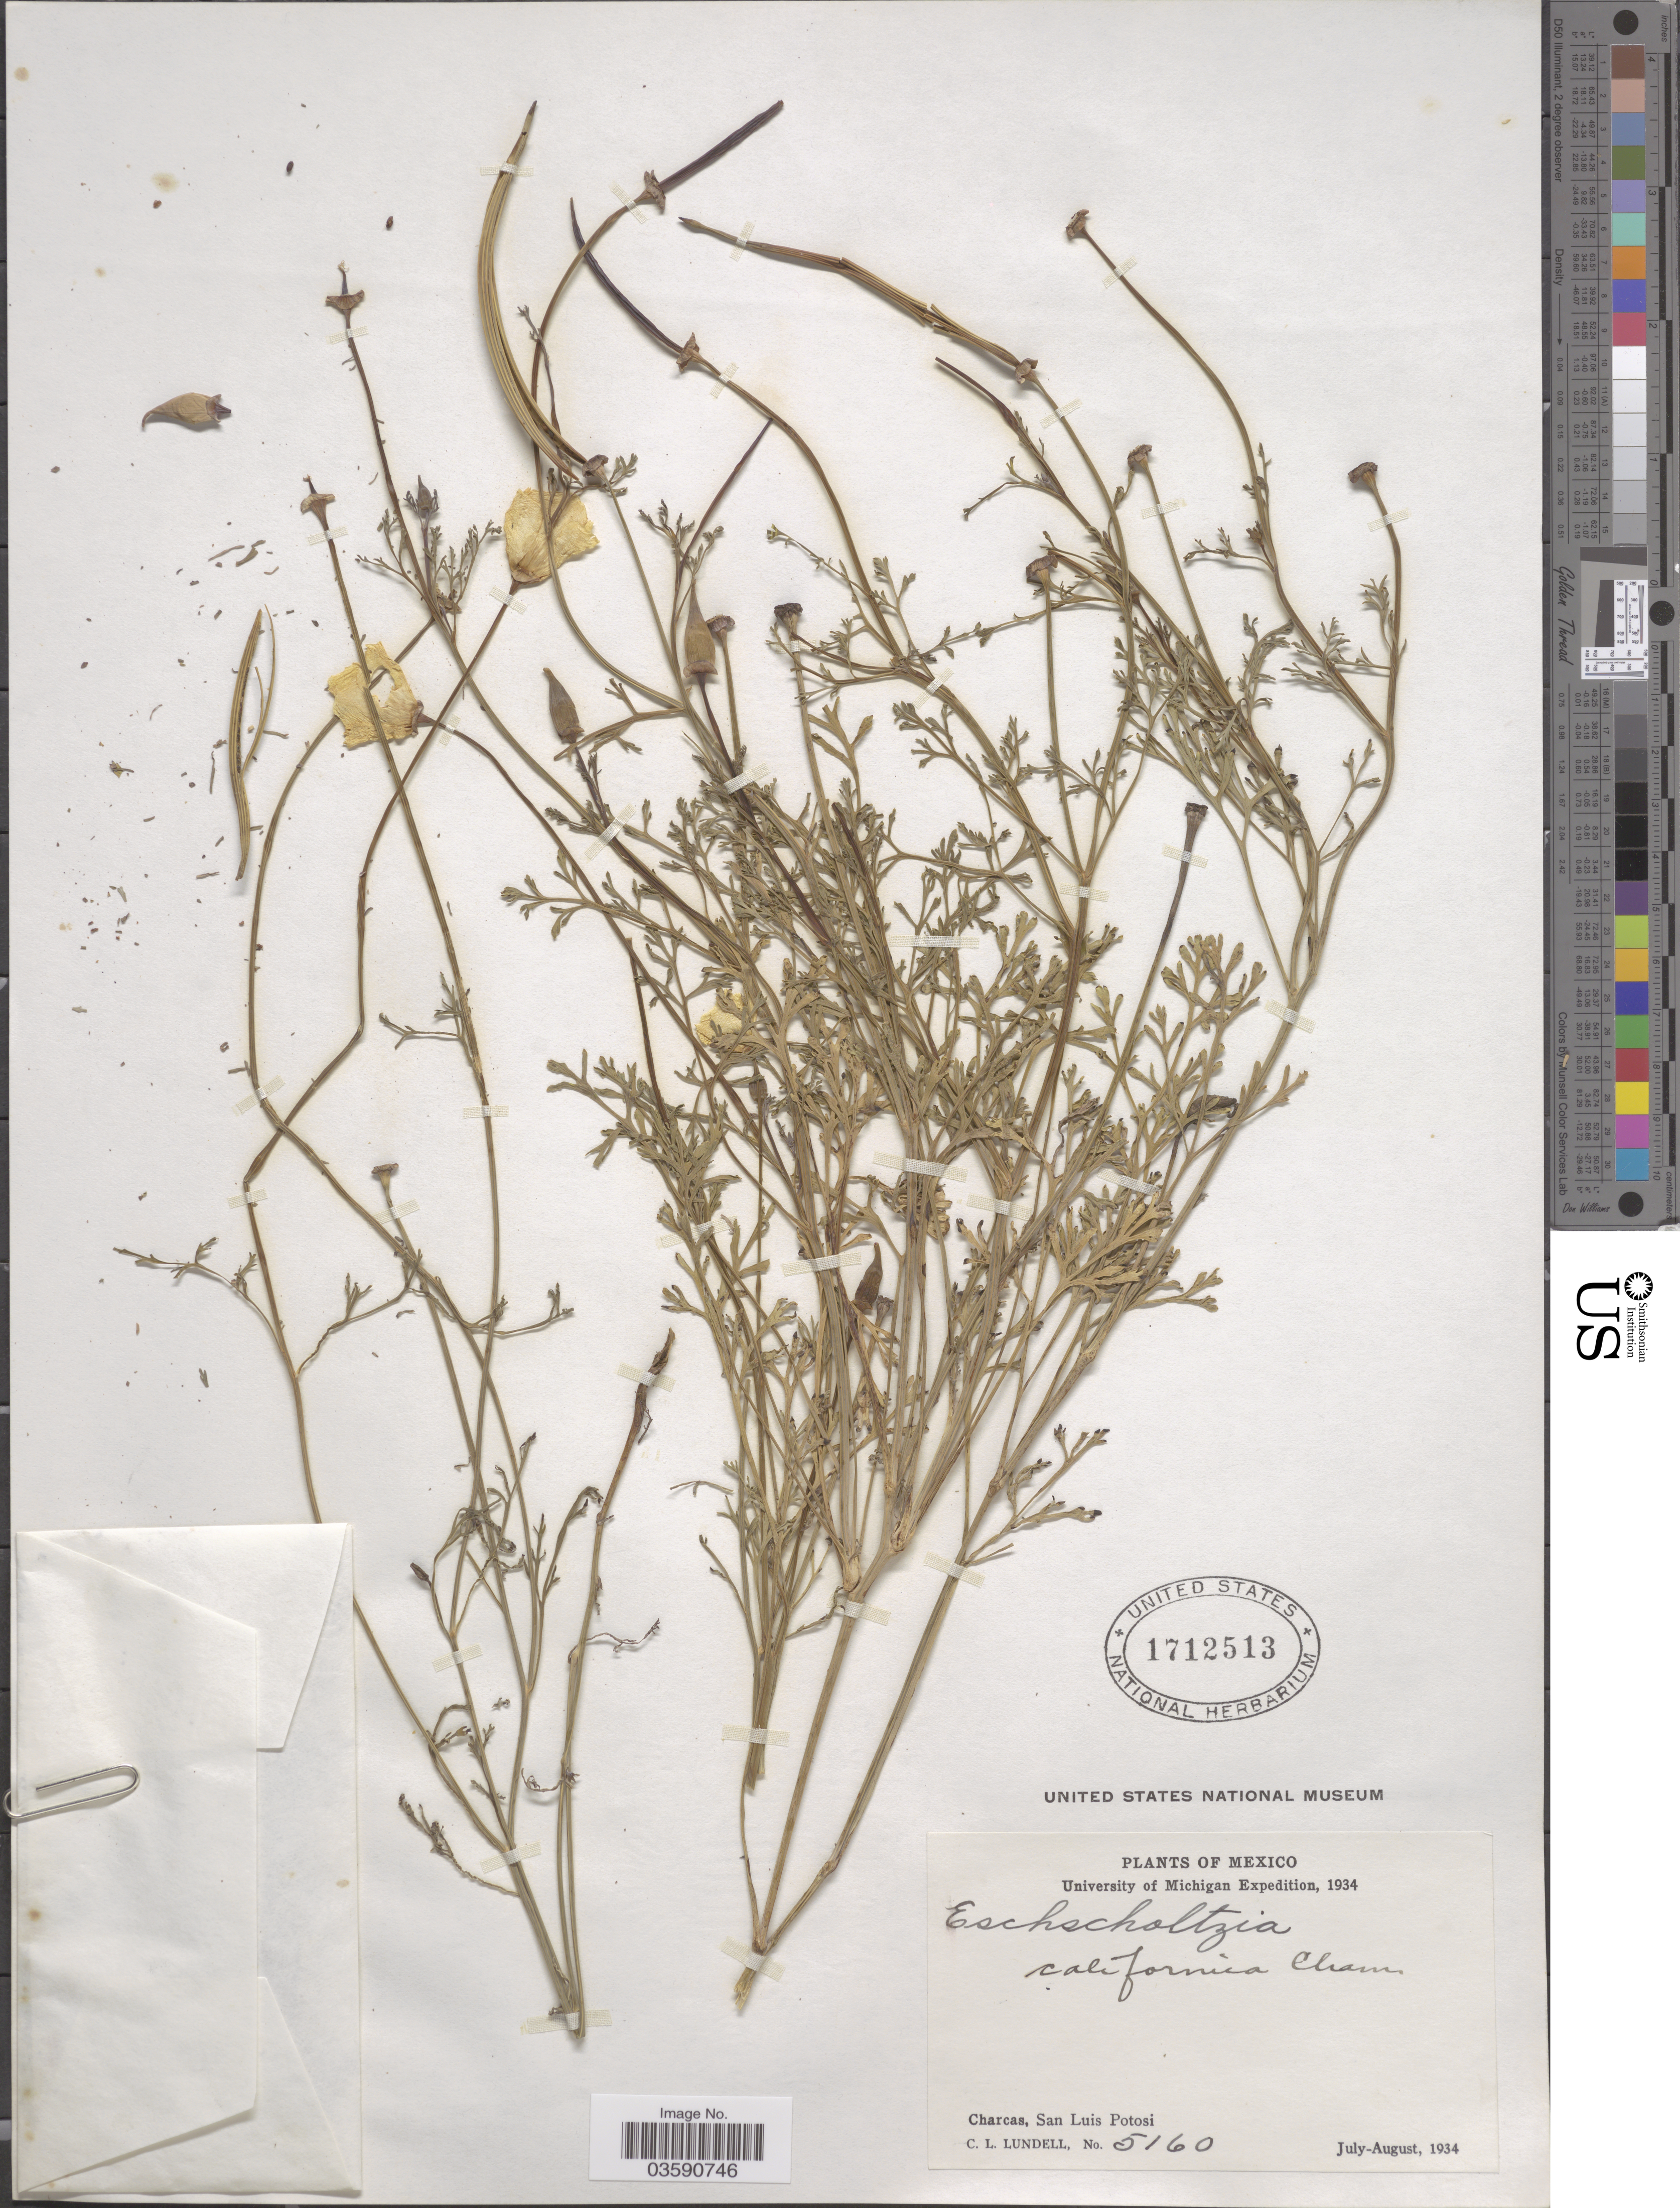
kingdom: Plantae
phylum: Tracheophyta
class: Magnoliopsida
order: Ranunculales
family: Papaveraceae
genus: Eschscholzia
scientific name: Eschscholzia californica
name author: Cham.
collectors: C. L. Lundell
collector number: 5160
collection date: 1934-07/1934-08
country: Mexico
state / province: San Luis Potosí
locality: Charcas.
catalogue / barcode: US 1712513